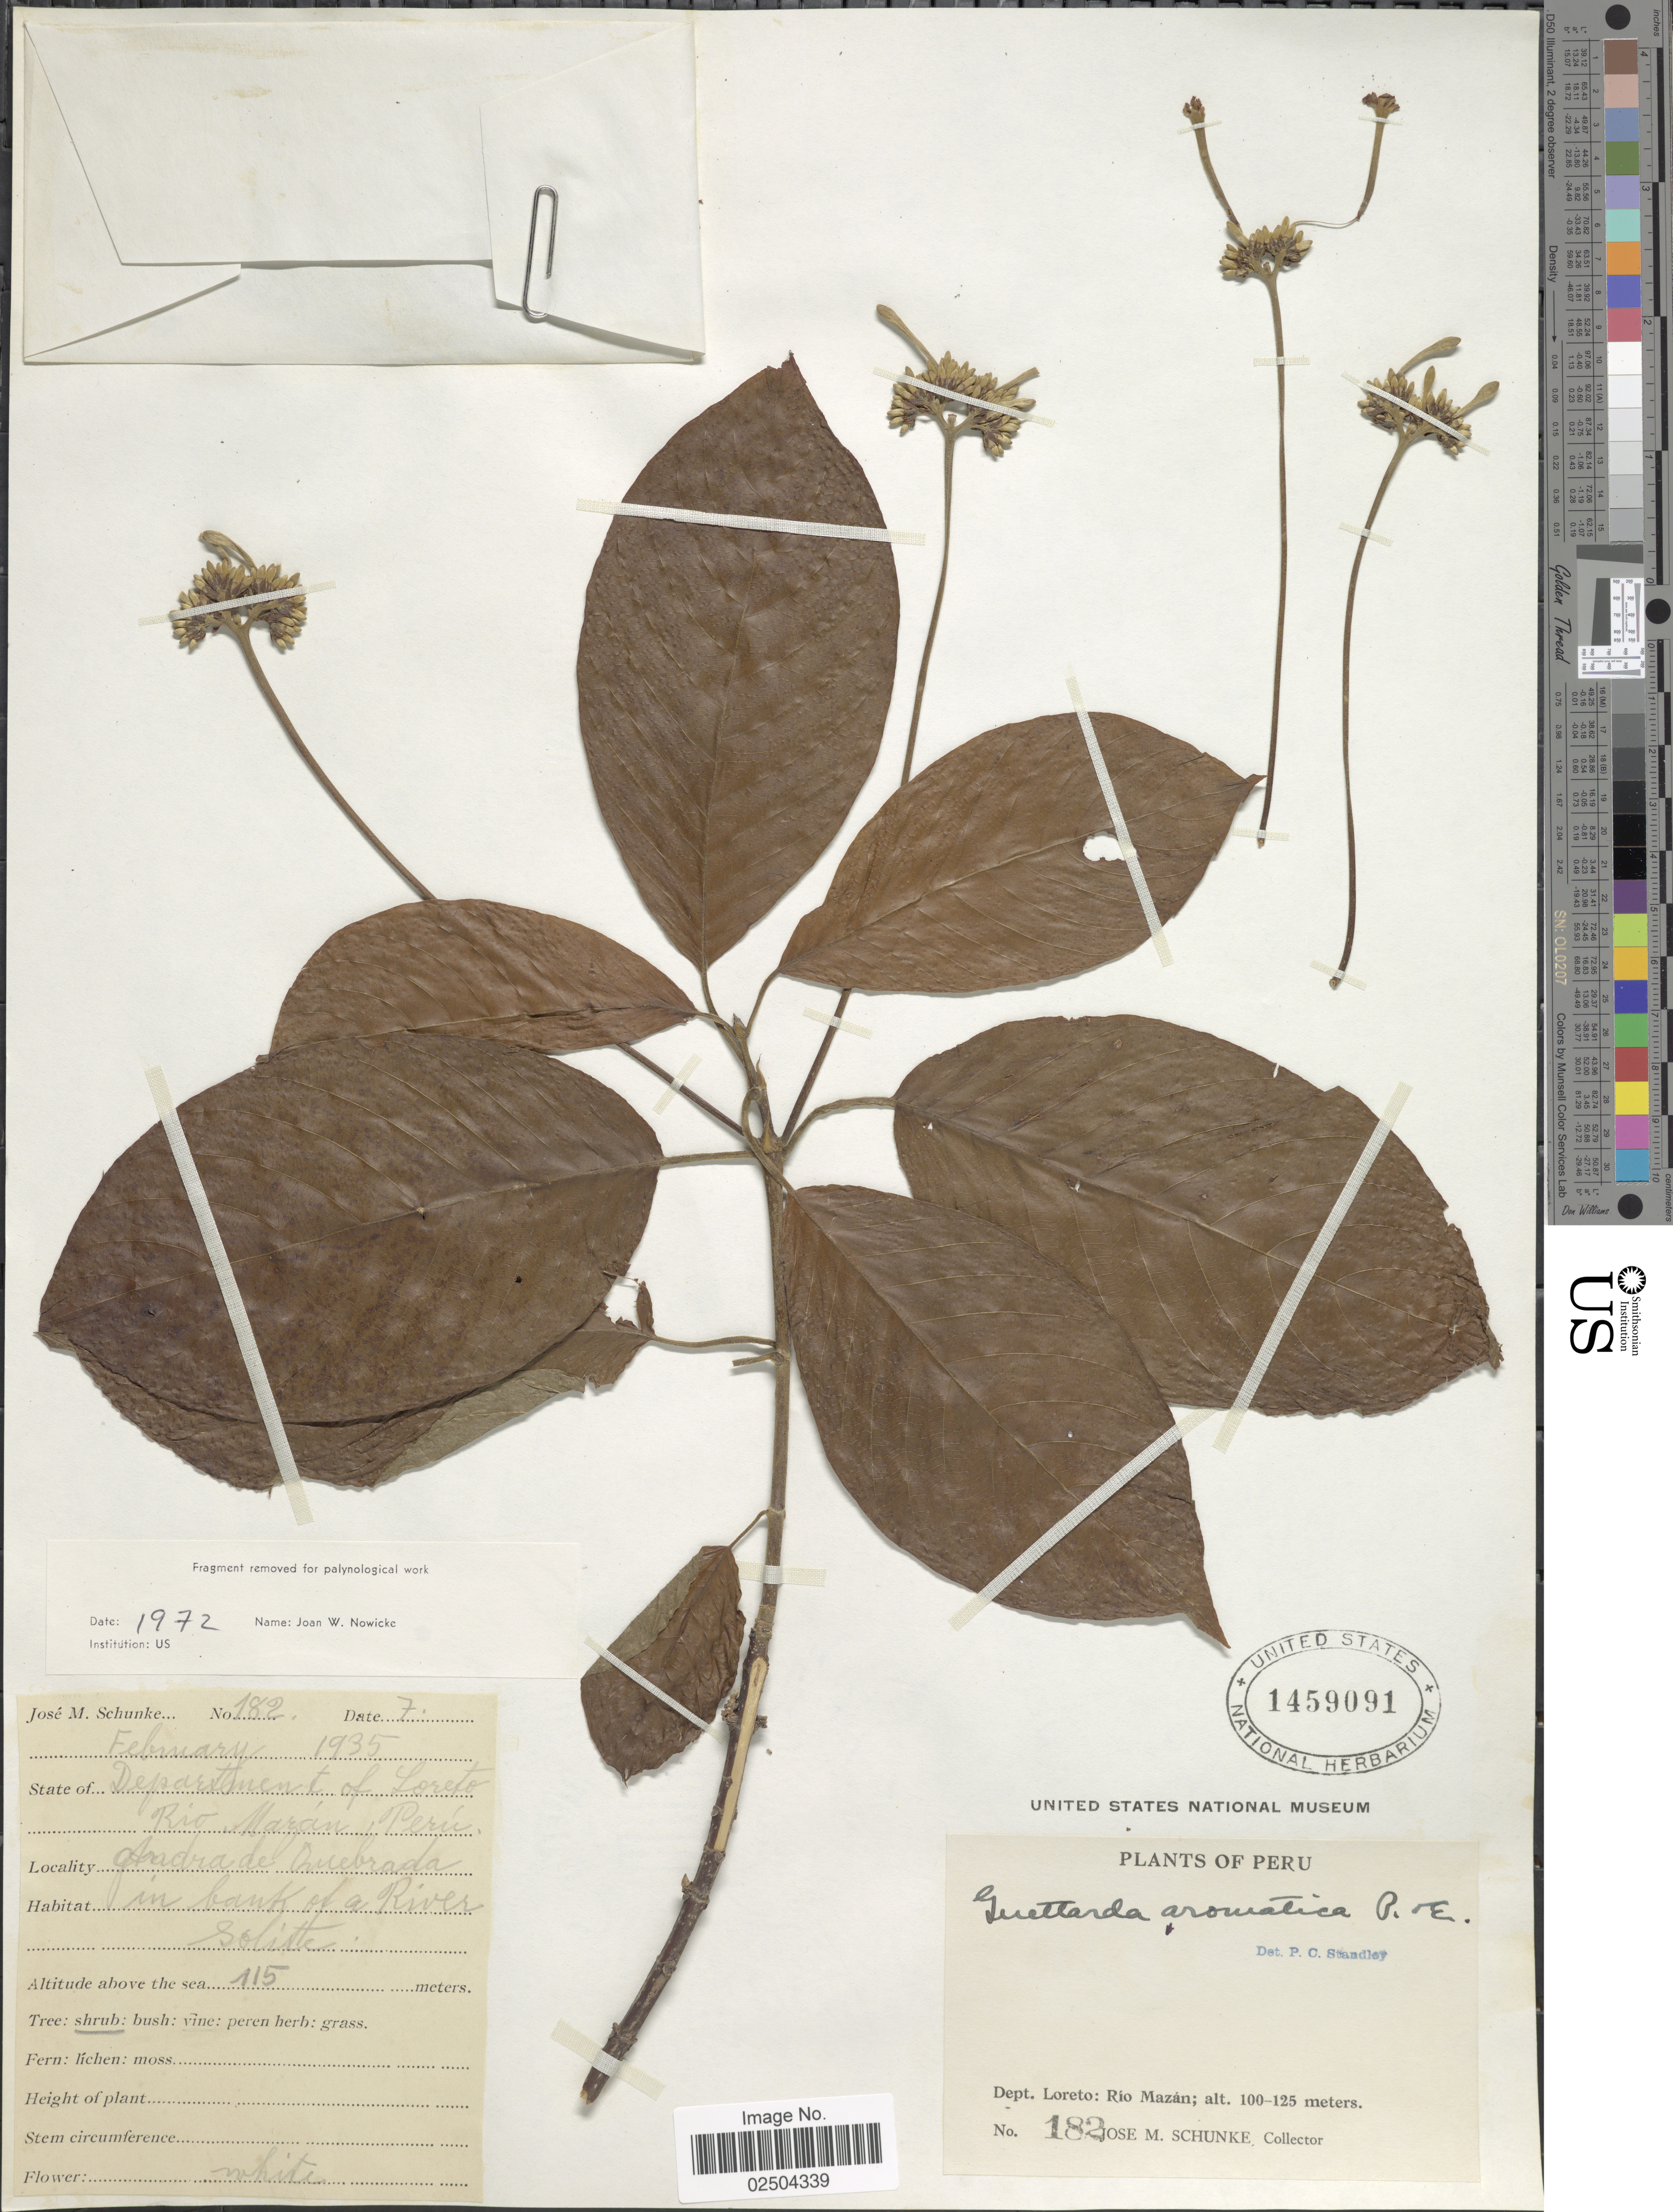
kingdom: Plantae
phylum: Tracheophyta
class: Magnoliopsida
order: Gentianales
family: Rubiaceae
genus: Guettarda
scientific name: Guettarda aromatica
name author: Poepp. & Endl.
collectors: J. M. Schunke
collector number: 182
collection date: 1935-02-07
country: Peru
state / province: Loreto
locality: Department of Loreto, Rio Maran, Peru, Aradra de Quebrada, in bank of a River, solite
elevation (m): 100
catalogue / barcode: US 1459091